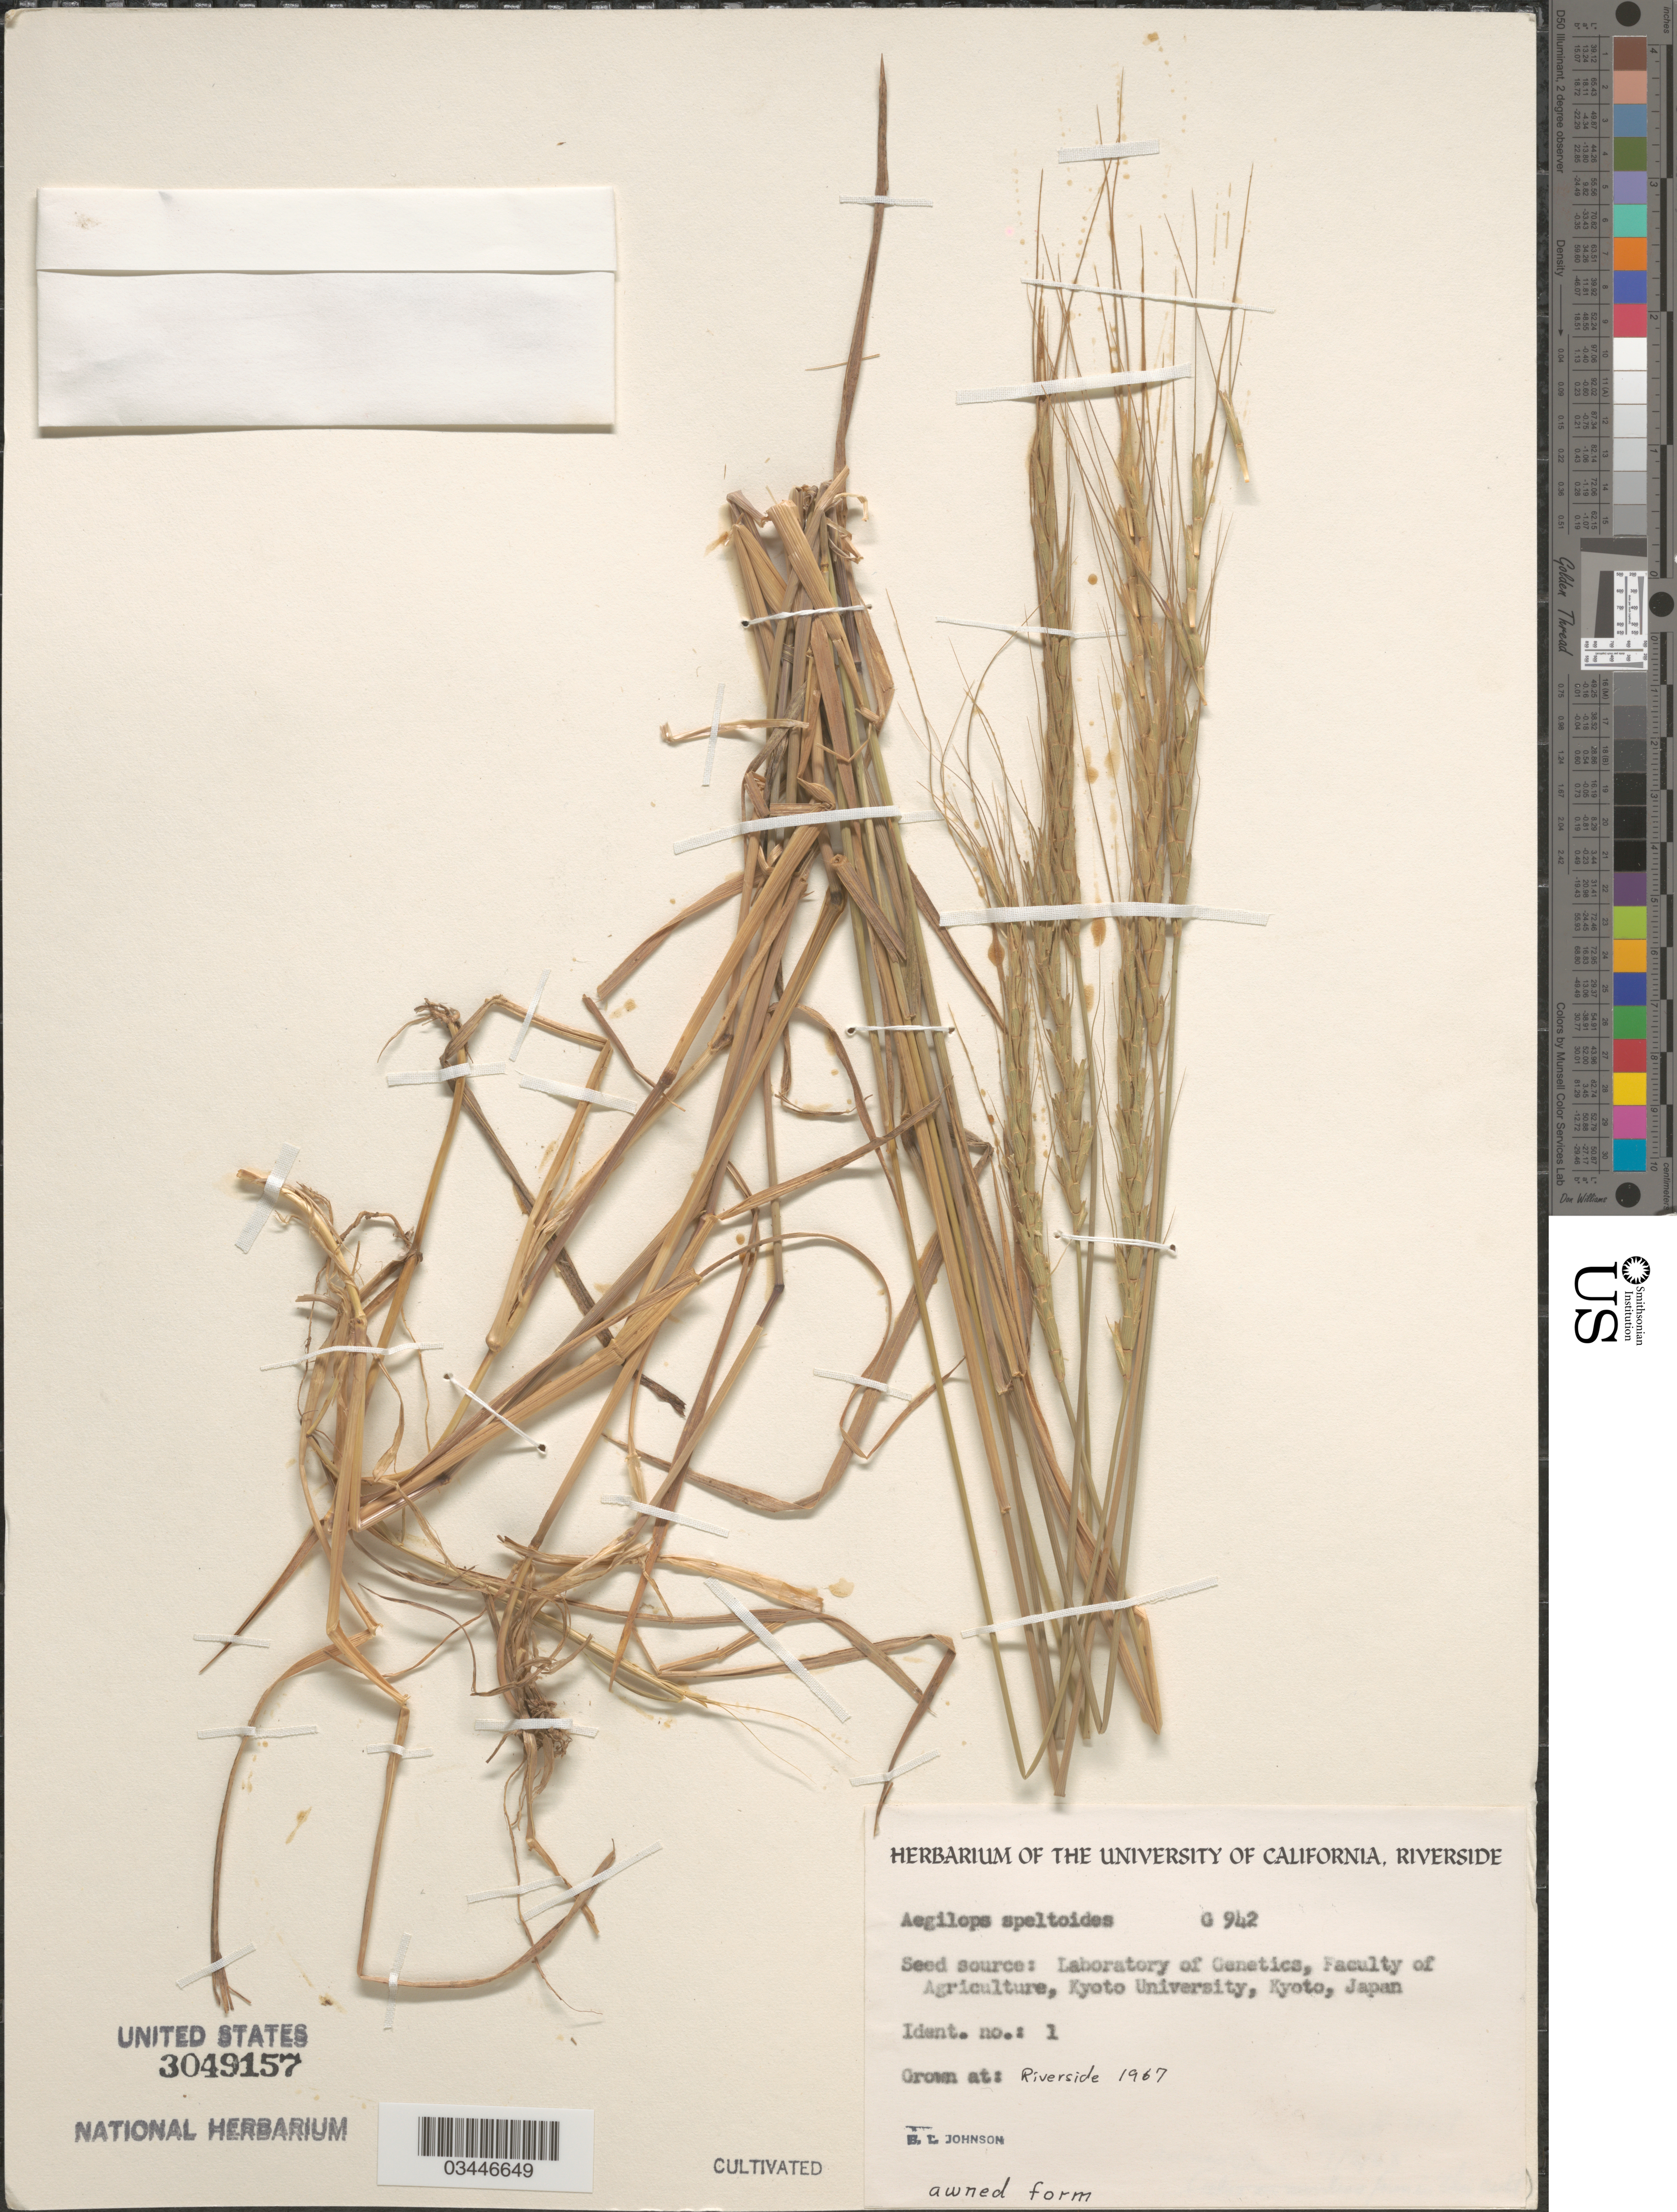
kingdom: Plantae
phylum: Tracheophyta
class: Liliopsida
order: Poales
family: Poaceae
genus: Aegilops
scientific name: Aegilops speltoides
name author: Tausch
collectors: B. Johnson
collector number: G942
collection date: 1967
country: United States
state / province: California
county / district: Riverside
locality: Riverside.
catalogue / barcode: US 3049157